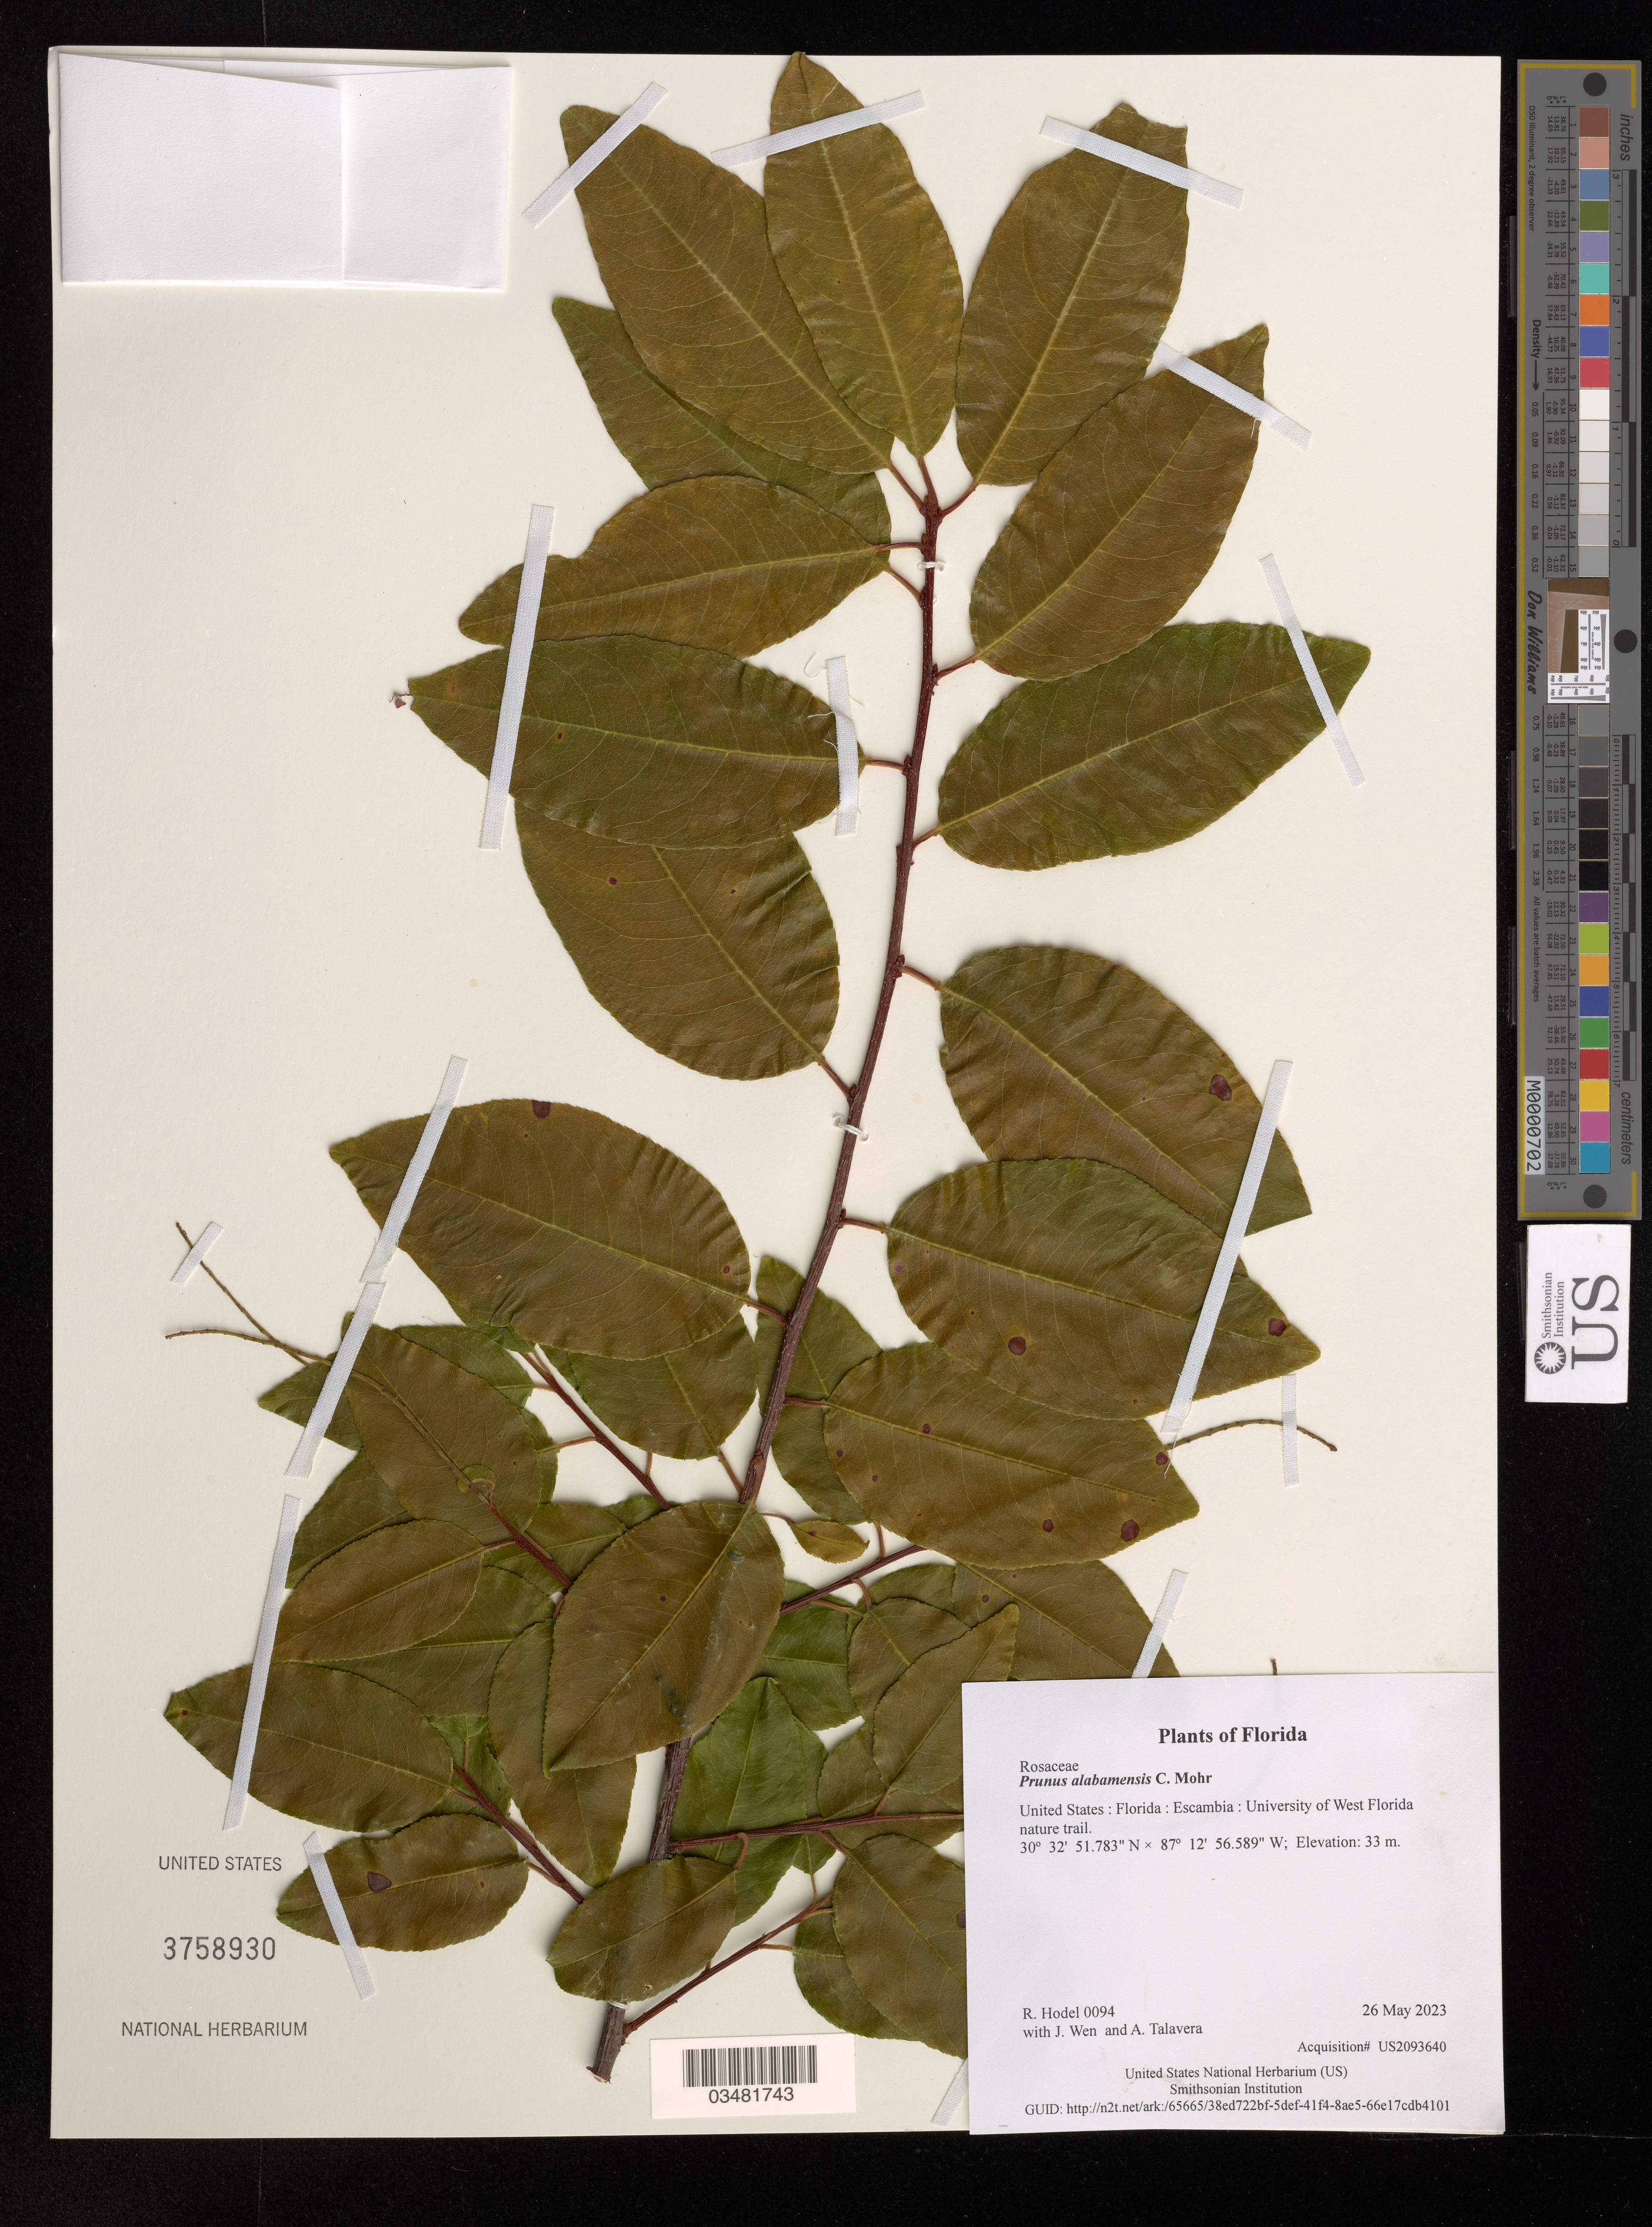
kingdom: Plantae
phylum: Tracheophyta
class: Magnoliopsida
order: Rosales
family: Rosaceae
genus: Prunus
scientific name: Prunus alabamensis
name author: C. Mohr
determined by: Hodel, Richard G. J.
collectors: R. Hodel, J. Wen & A. Talavera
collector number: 0094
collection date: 2023-05-26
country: United States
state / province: Florida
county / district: Escambia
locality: University of West Florida nature trail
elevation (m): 33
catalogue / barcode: US 3758930